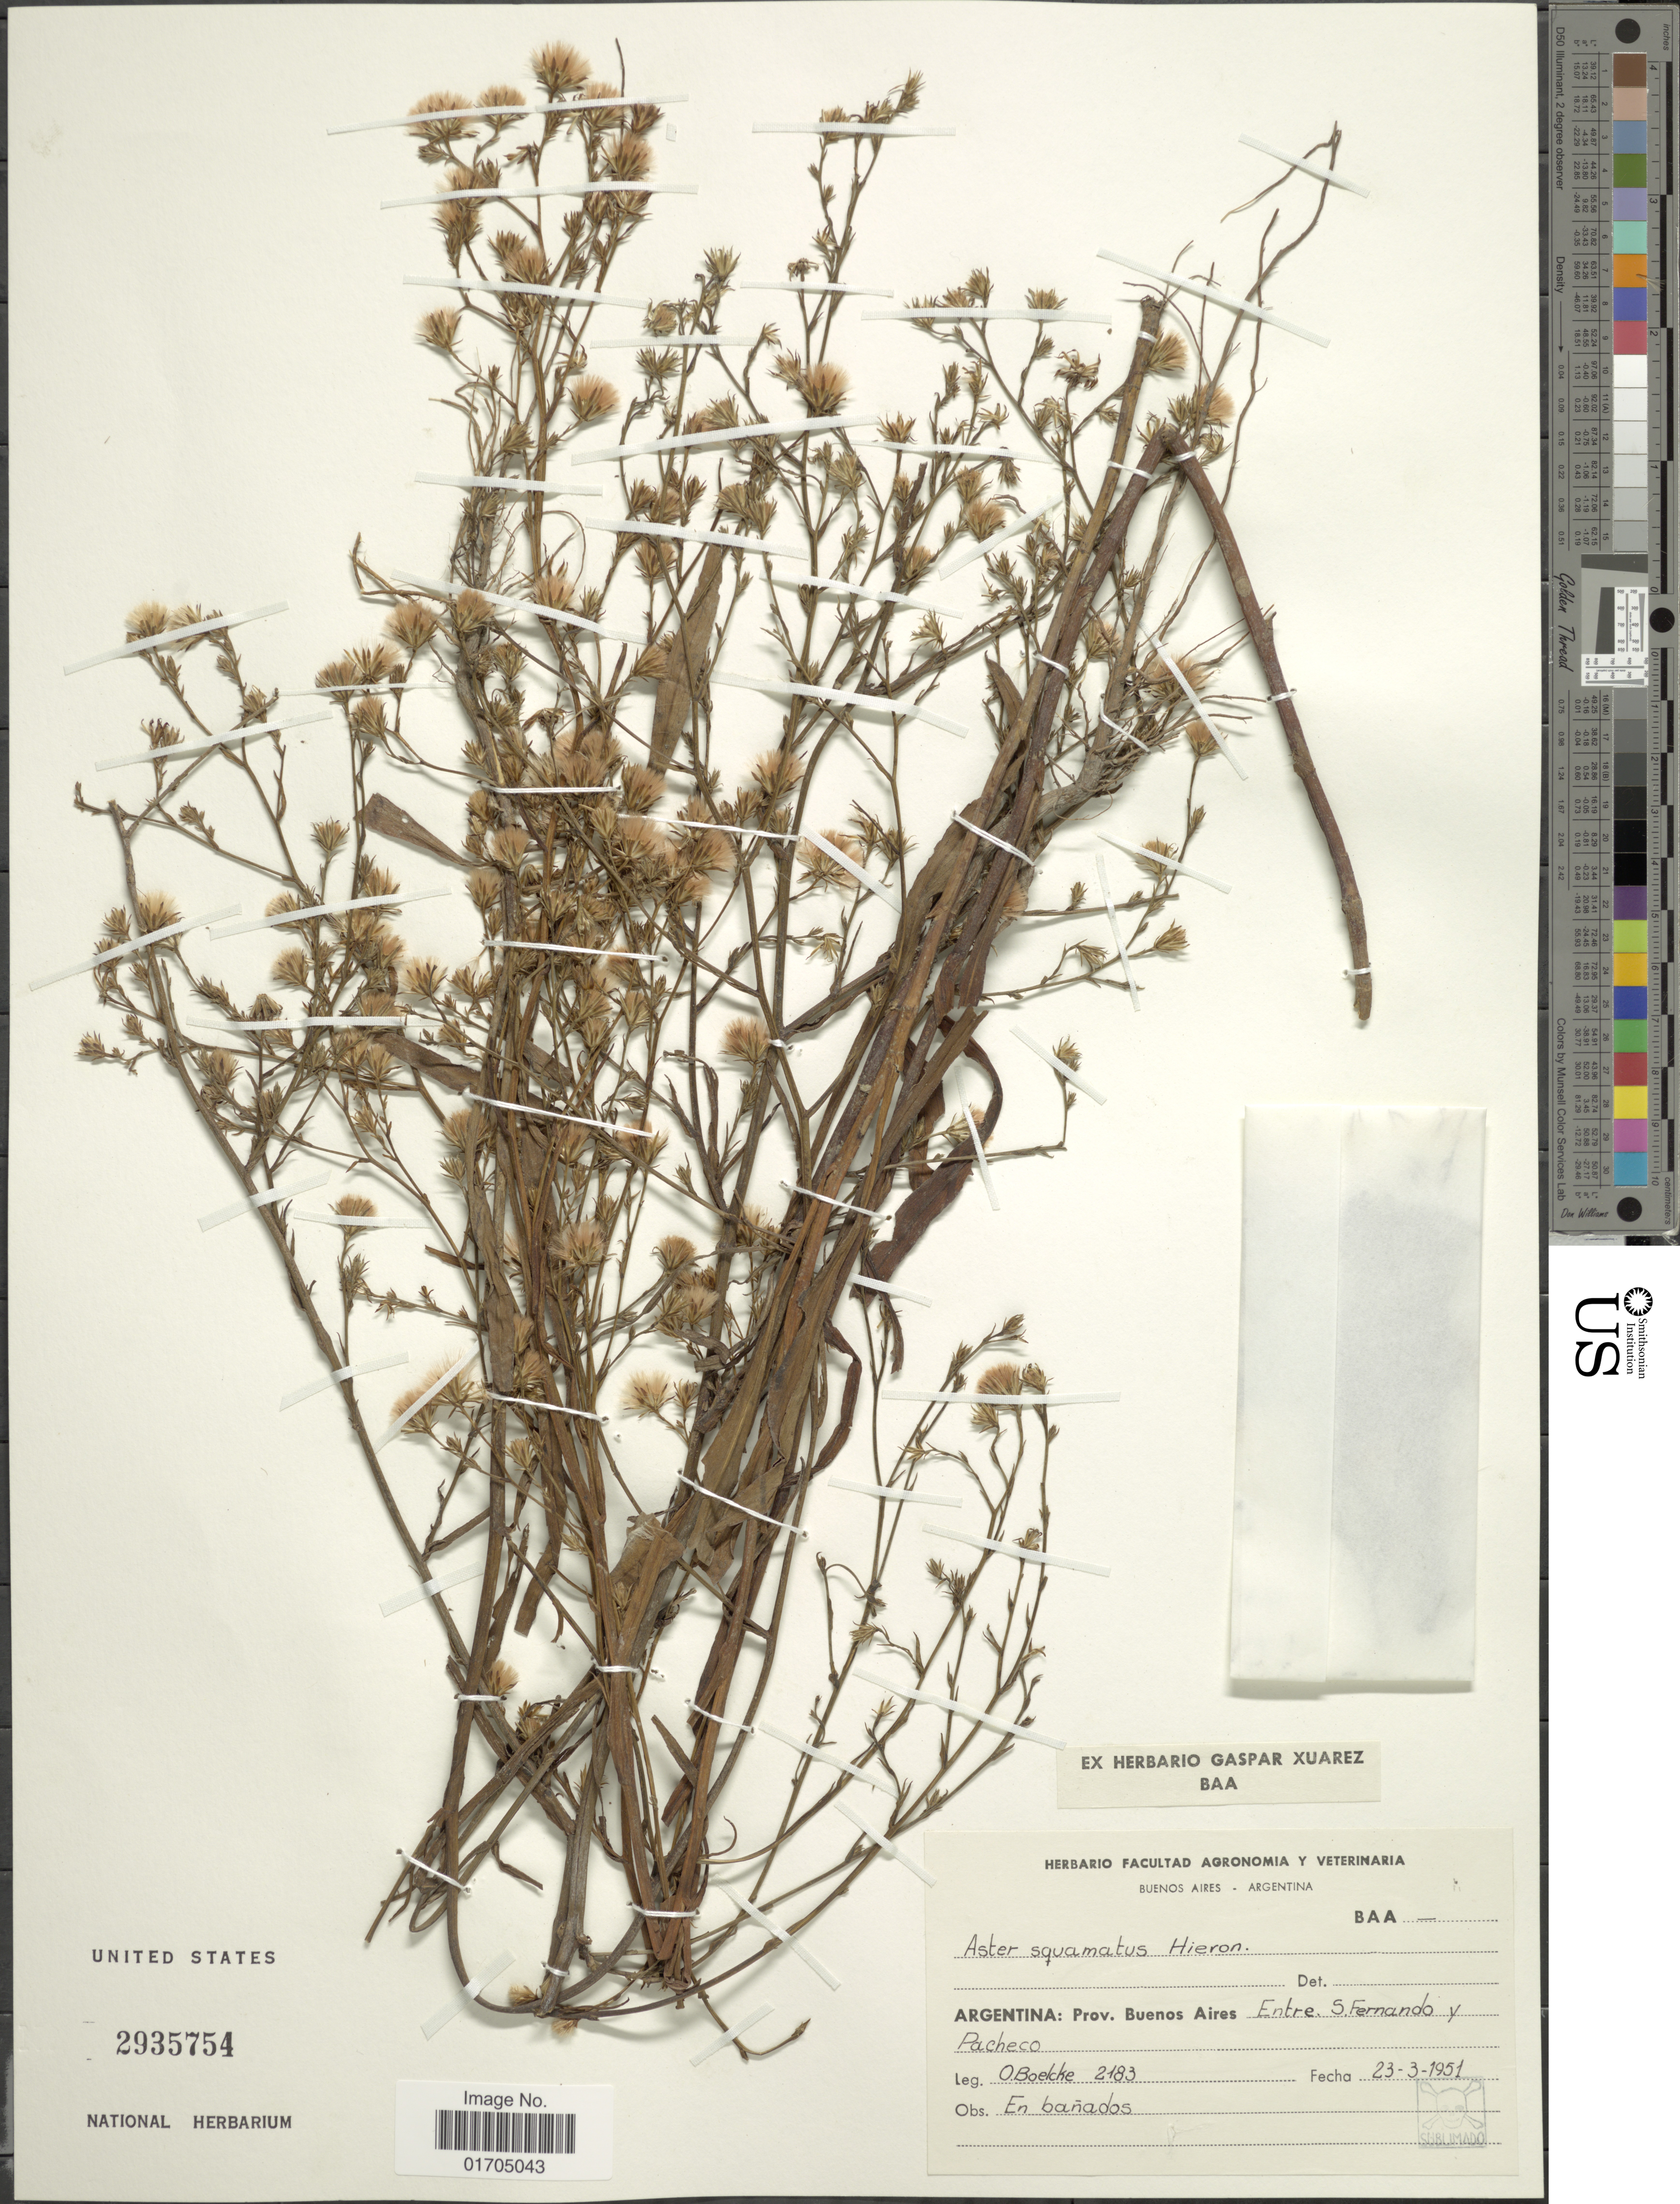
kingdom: Plantae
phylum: Tracheophyta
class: Magnoliopsida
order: Asterales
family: Asteraceae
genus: Symphyotrichum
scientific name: Symphyotrichum squamatum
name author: (Spreng.) G.L. Nesom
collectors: O. Boelcke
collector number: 2183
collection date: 1951-03-23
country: Argentina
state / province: Buenos Aires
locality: Entre S. Fernando y Pacheco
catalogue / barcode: US 2935754